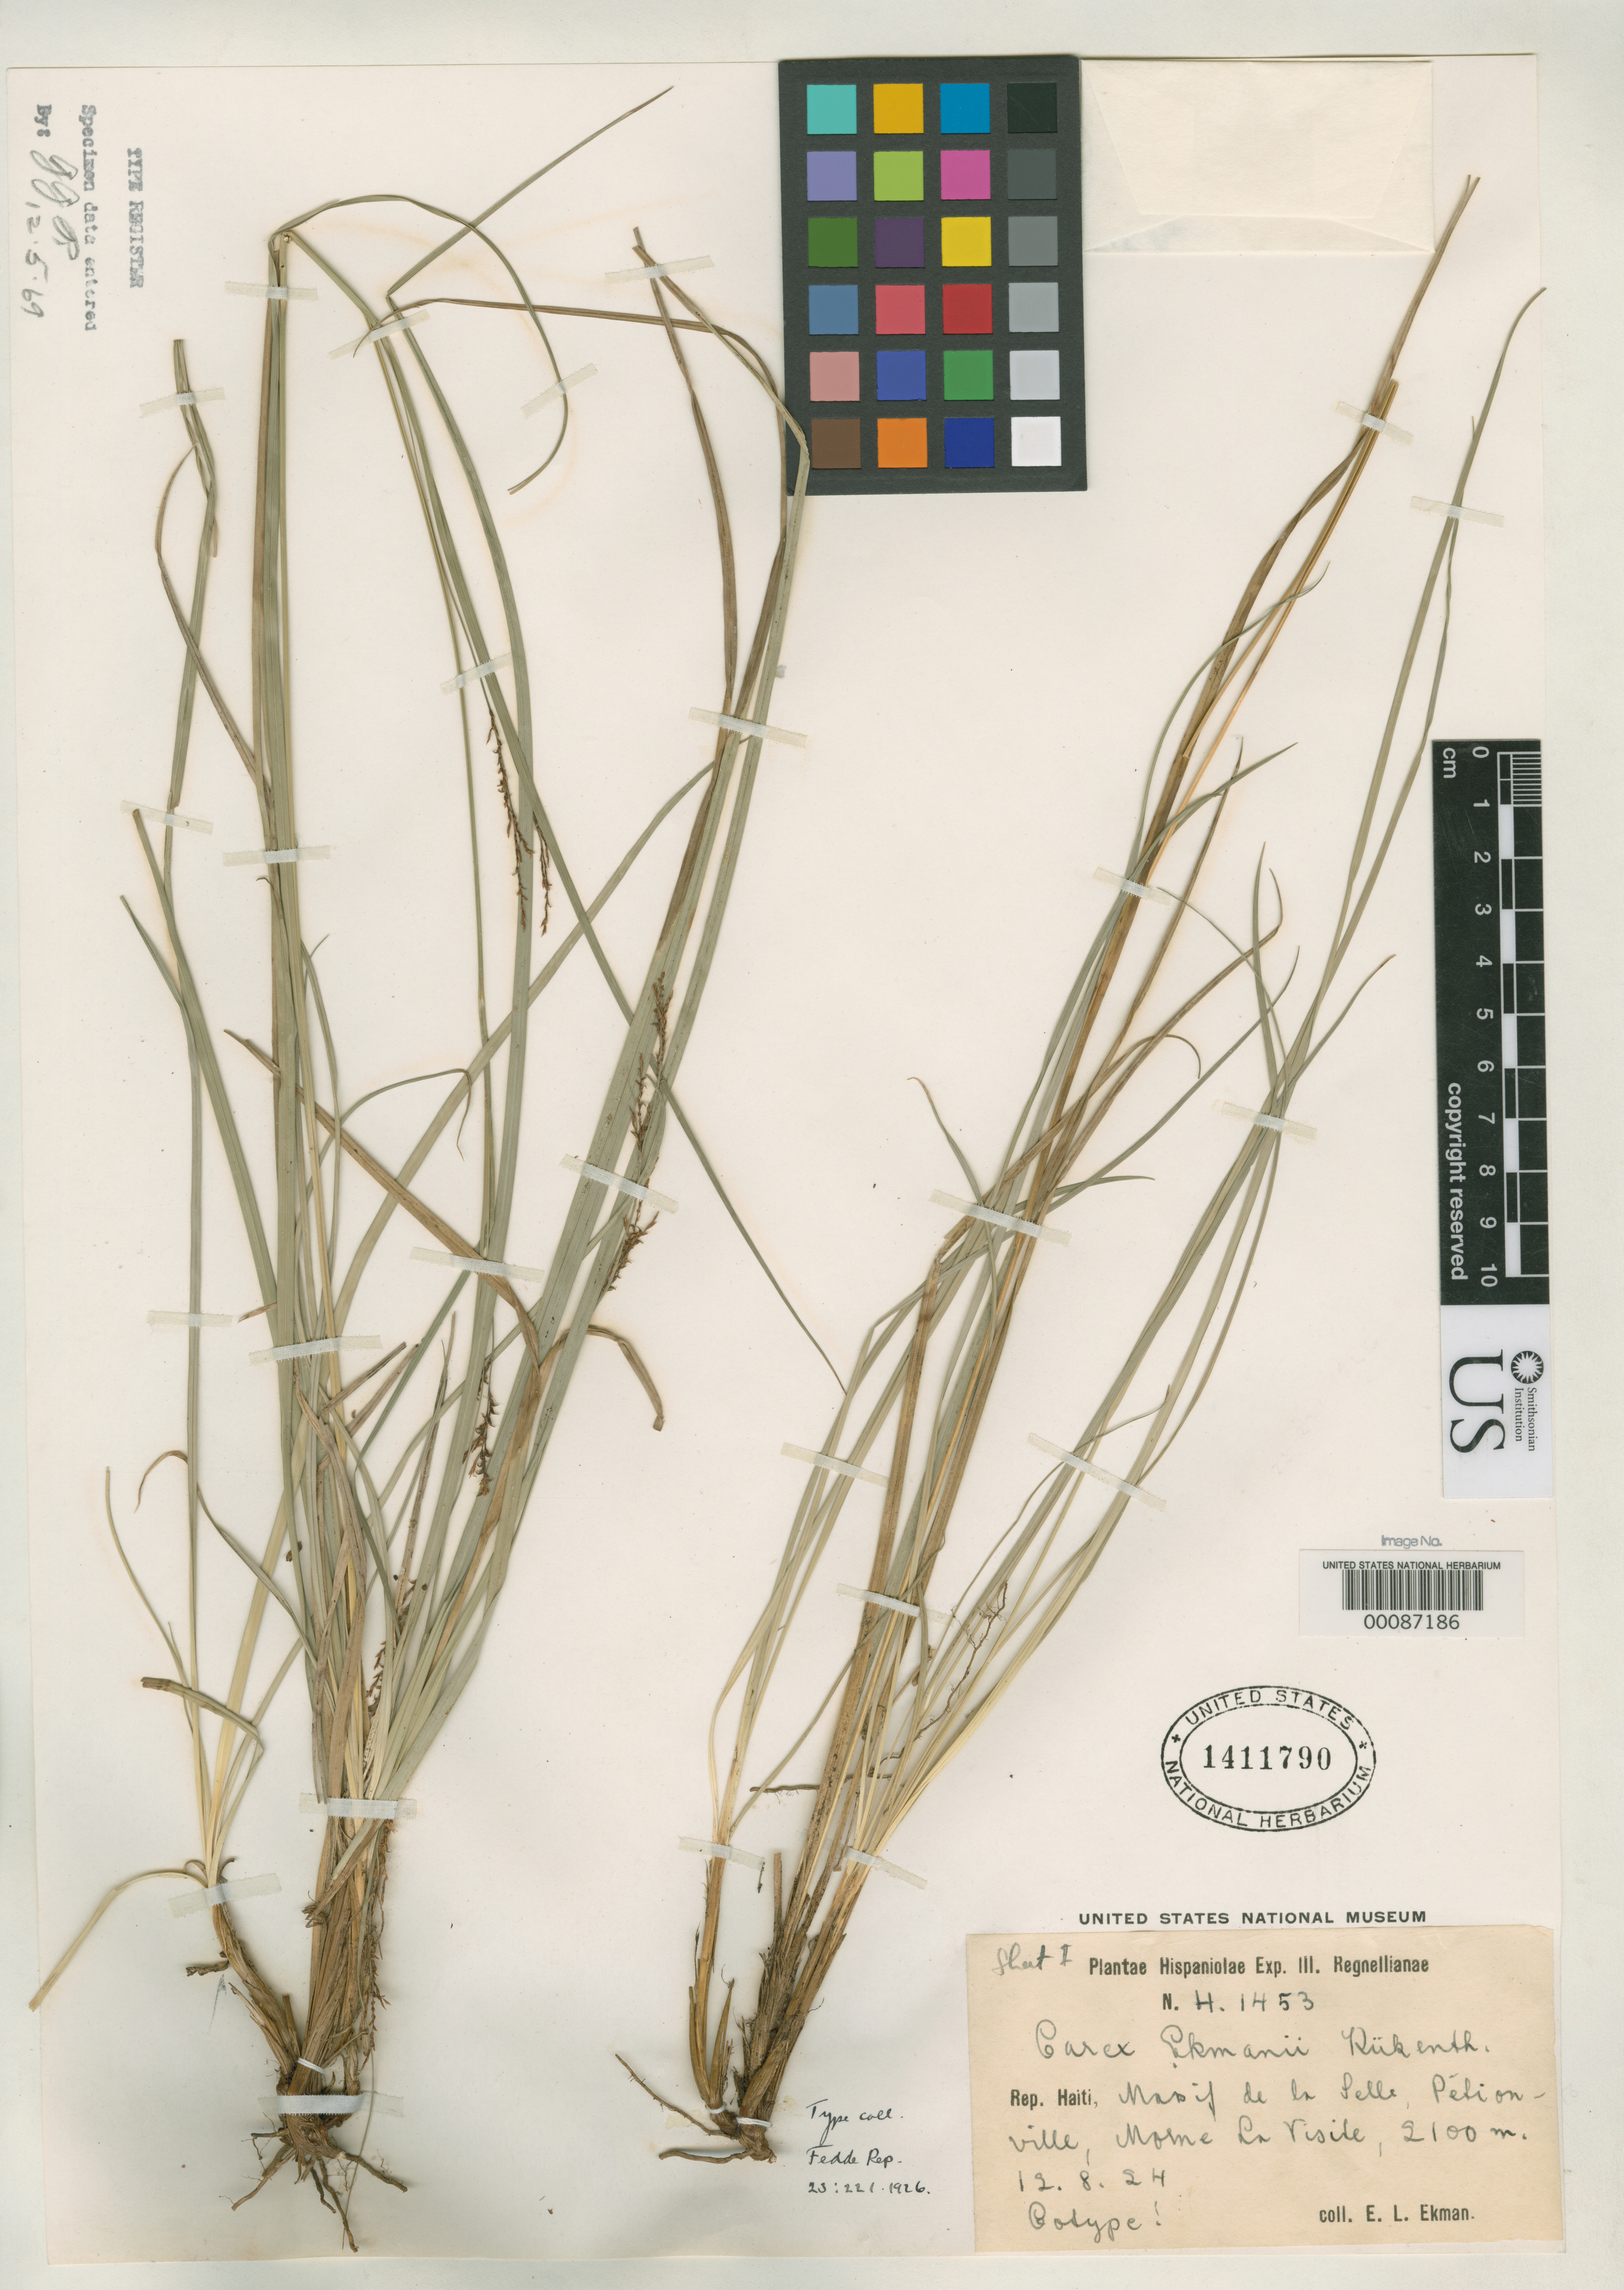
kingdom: Plantae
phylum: Tracheophyta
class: Liliopsida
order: Poales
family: Cyperaceae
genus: Carex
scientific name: Carex ekmanii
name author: Kük.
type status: Isotype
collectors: E. L. Ekman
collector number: H 1453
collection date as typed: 12 Aug 1924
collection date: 1924-08-12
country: Haiti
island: Hispaniola Island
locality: Massif de la Selle, Pelionville, Morne Lavisite.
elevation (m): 2100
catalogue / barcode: US 1411790